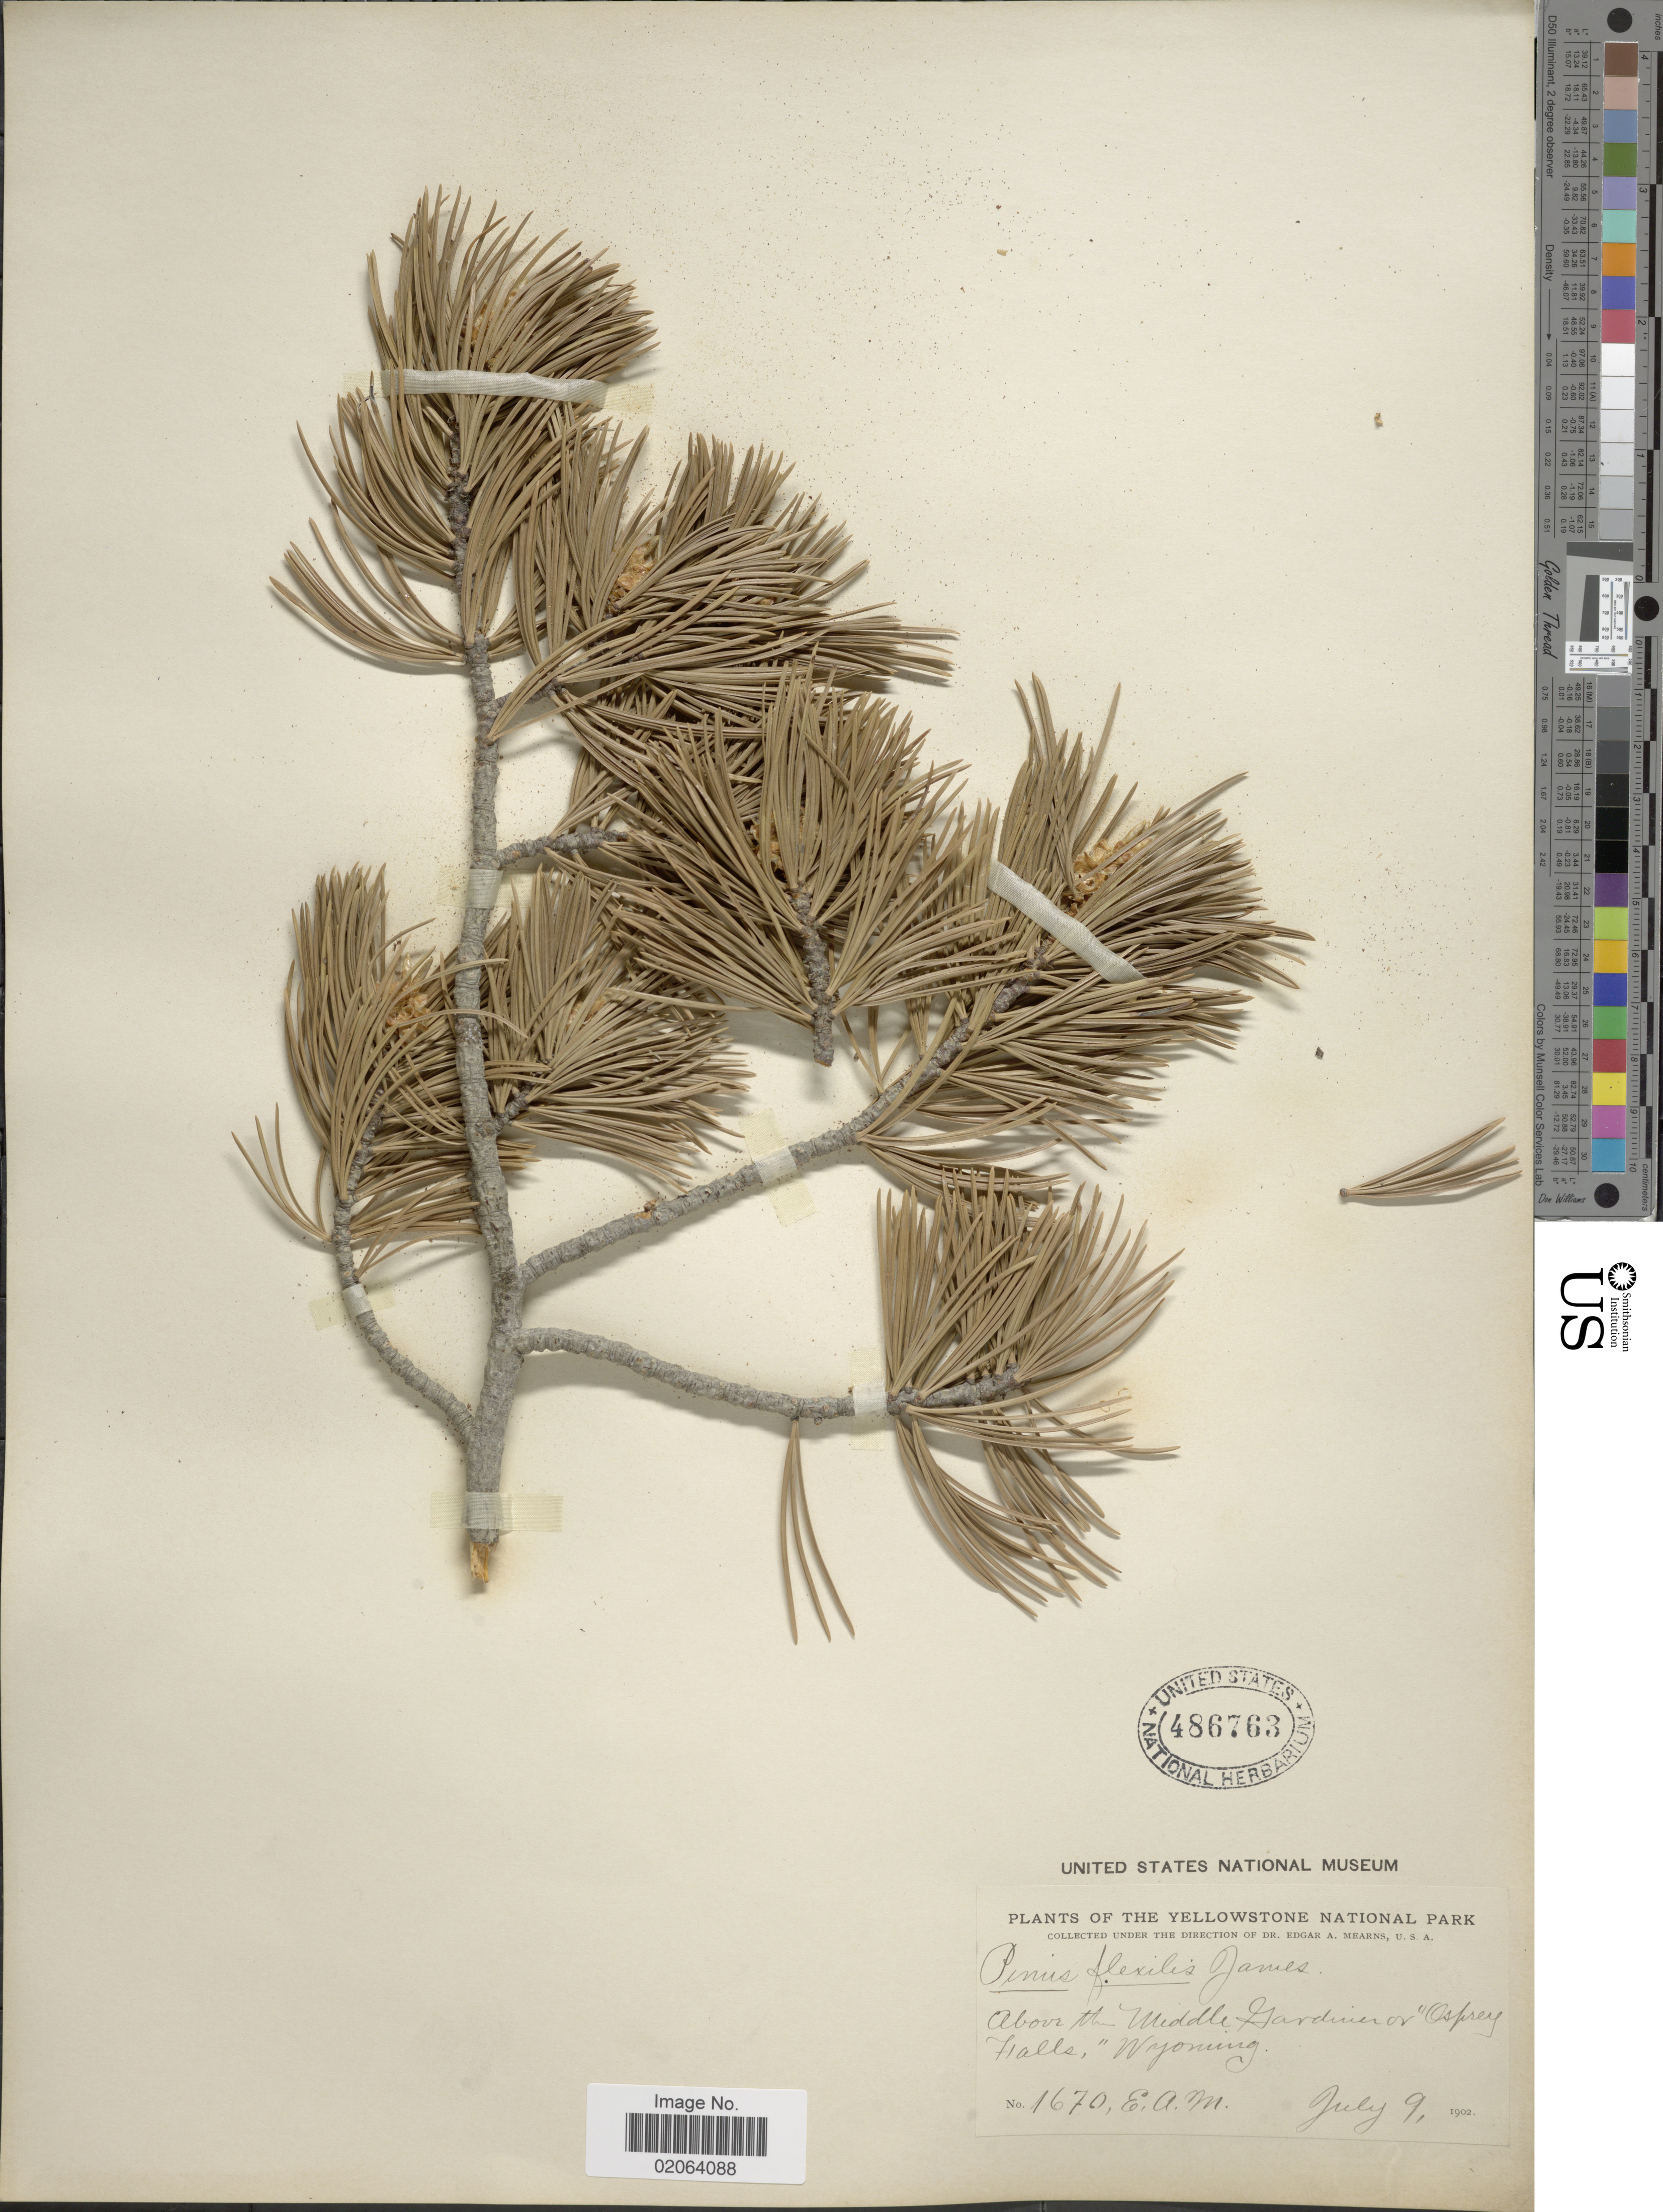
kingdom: Plantae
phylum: Tracheophyta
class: Pinopsida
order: Pinales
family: Pinaceae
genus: Pinus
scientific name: Pinus flexilis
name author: E. James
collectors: E. A. Mearns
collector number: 1670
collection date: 1902-07-09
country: United States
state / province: Wyoming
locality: Yellowstone National Park. Above the Middle Gardiner or "Osprey Falls,"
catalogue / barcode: US 486763